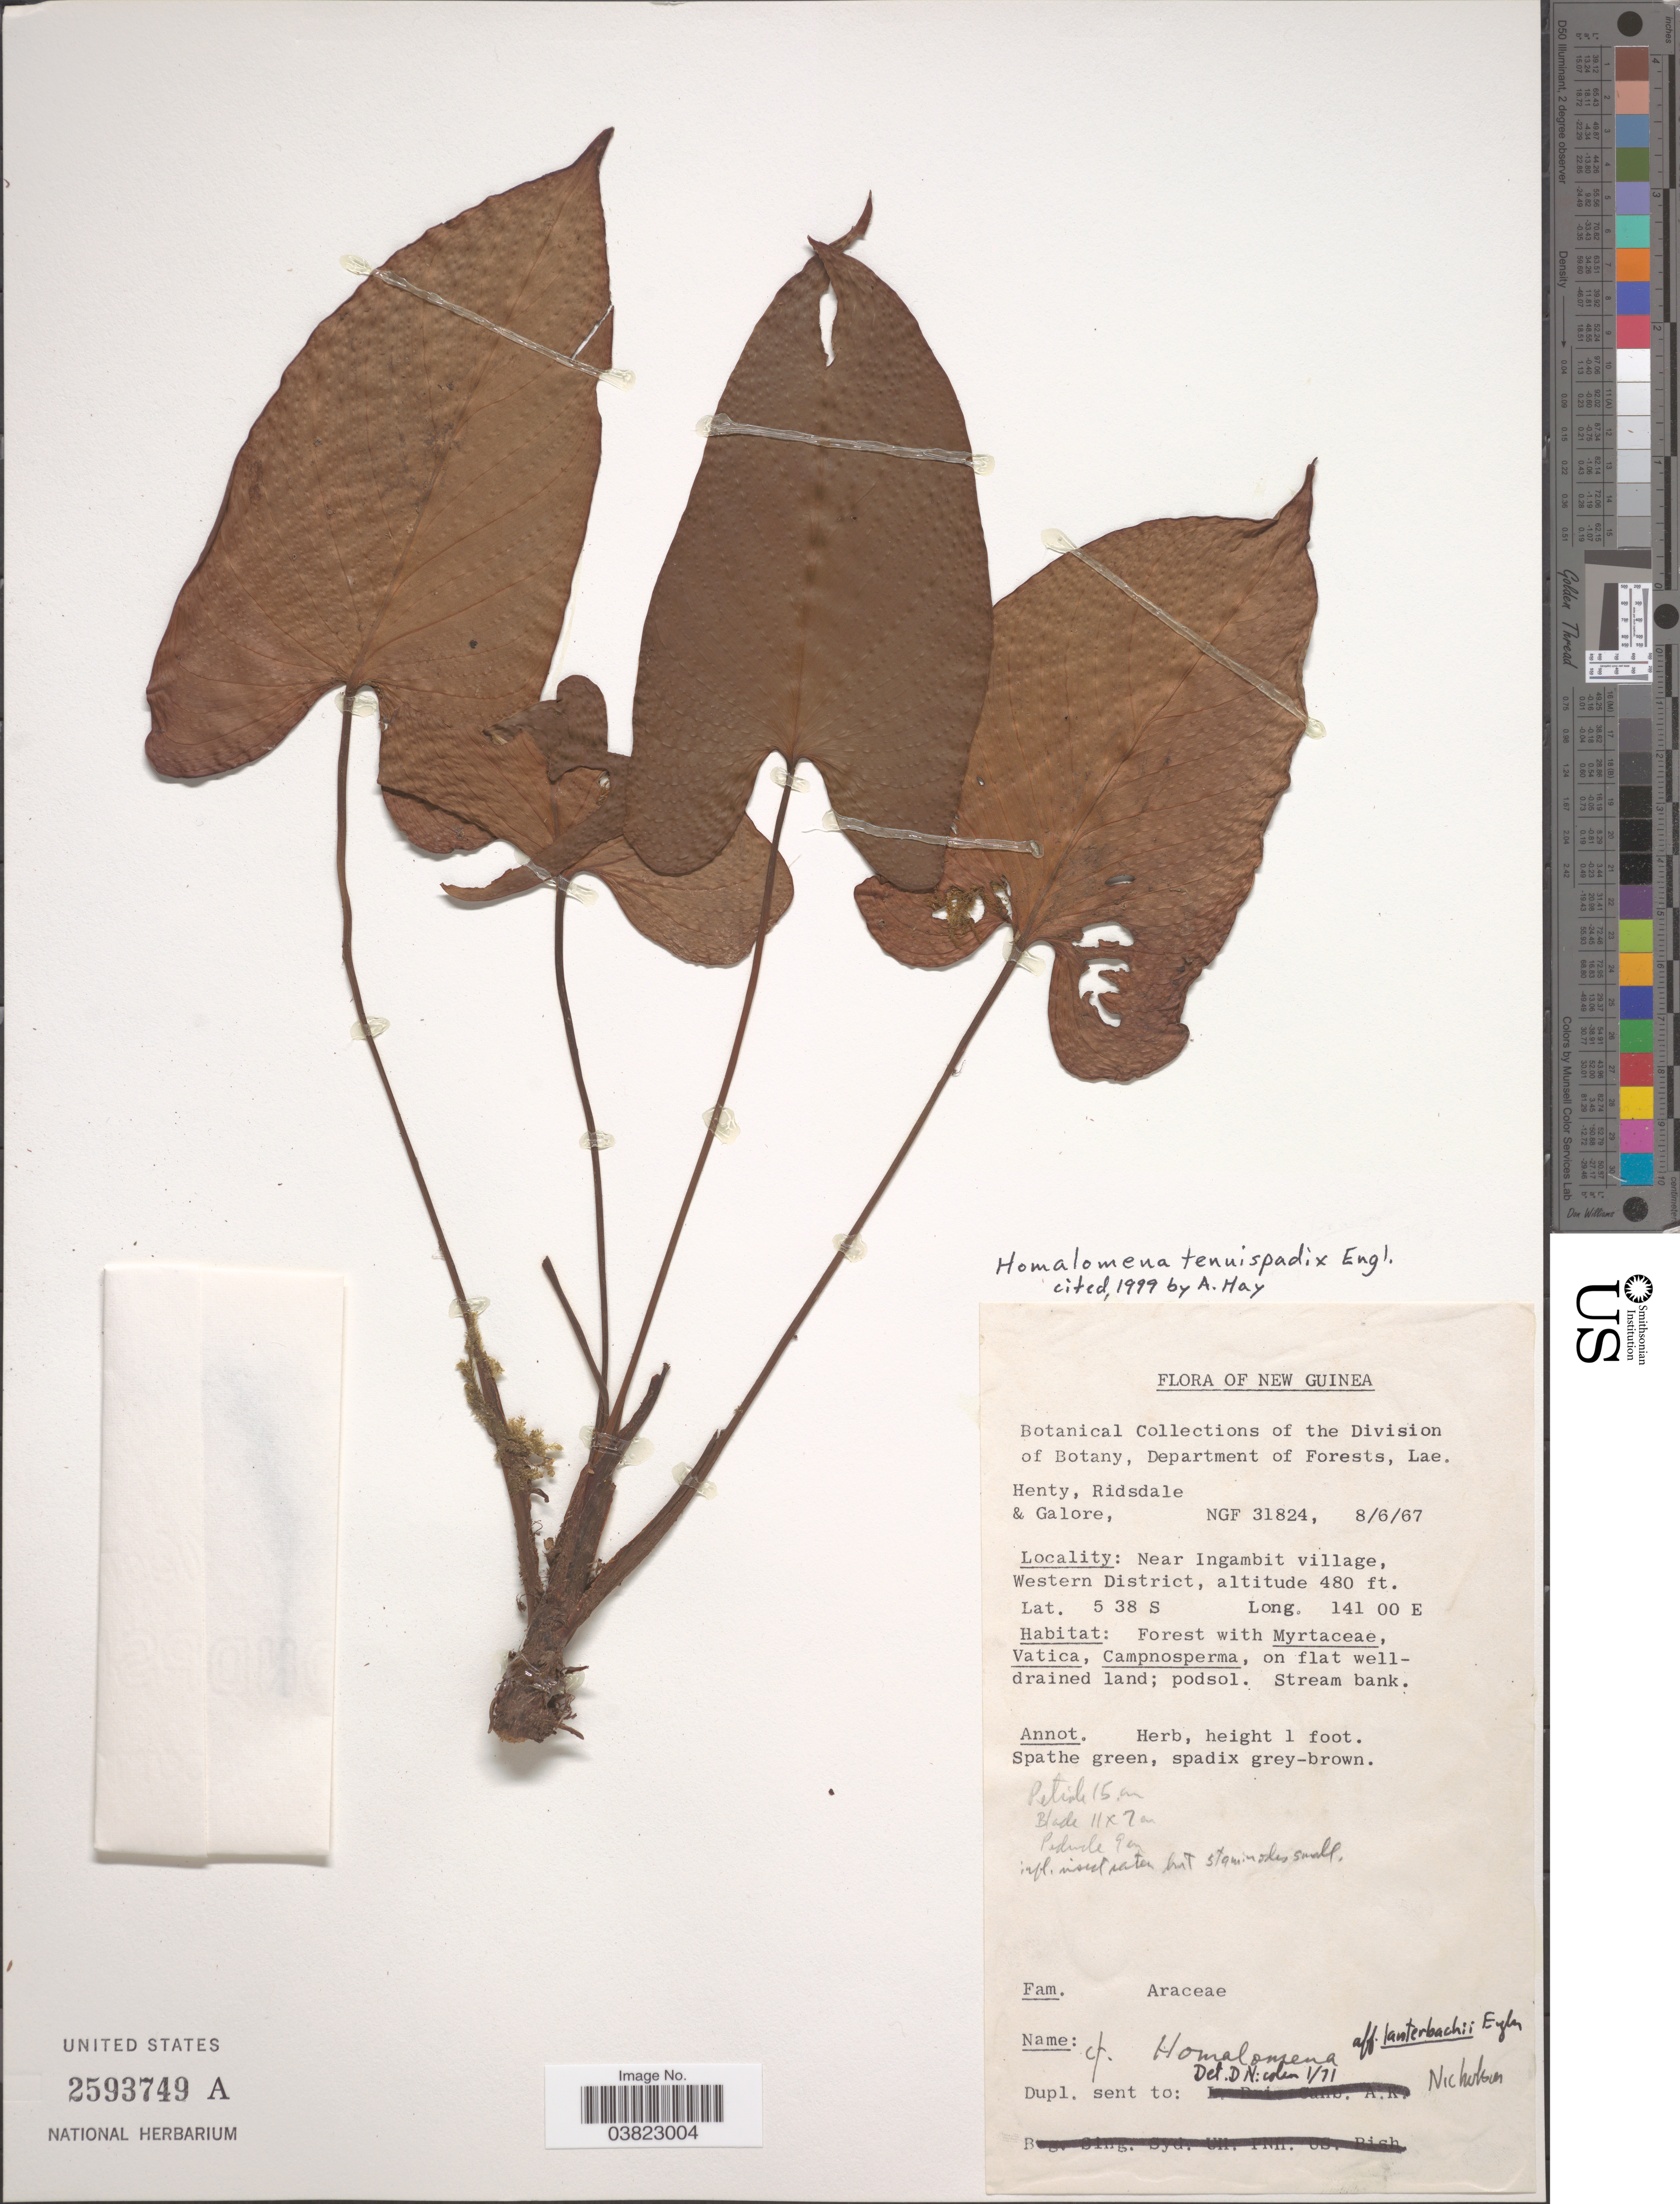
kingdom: Plantae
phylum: Tracheophyta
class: Liliopsida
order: Alismatales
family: Araceae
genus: Homalomena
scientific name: Homalomena tenuispadix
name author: Engl.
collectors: -. Henty, -. Ridsdale & -. Galore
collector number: NGF 31824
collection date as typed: Transcribed d/m/y: 8/6/67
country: Papua New Guinea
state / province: Manus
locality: New Guinea. Near Ingambit village, Western District.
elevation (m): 146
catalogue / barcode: US 2593749A